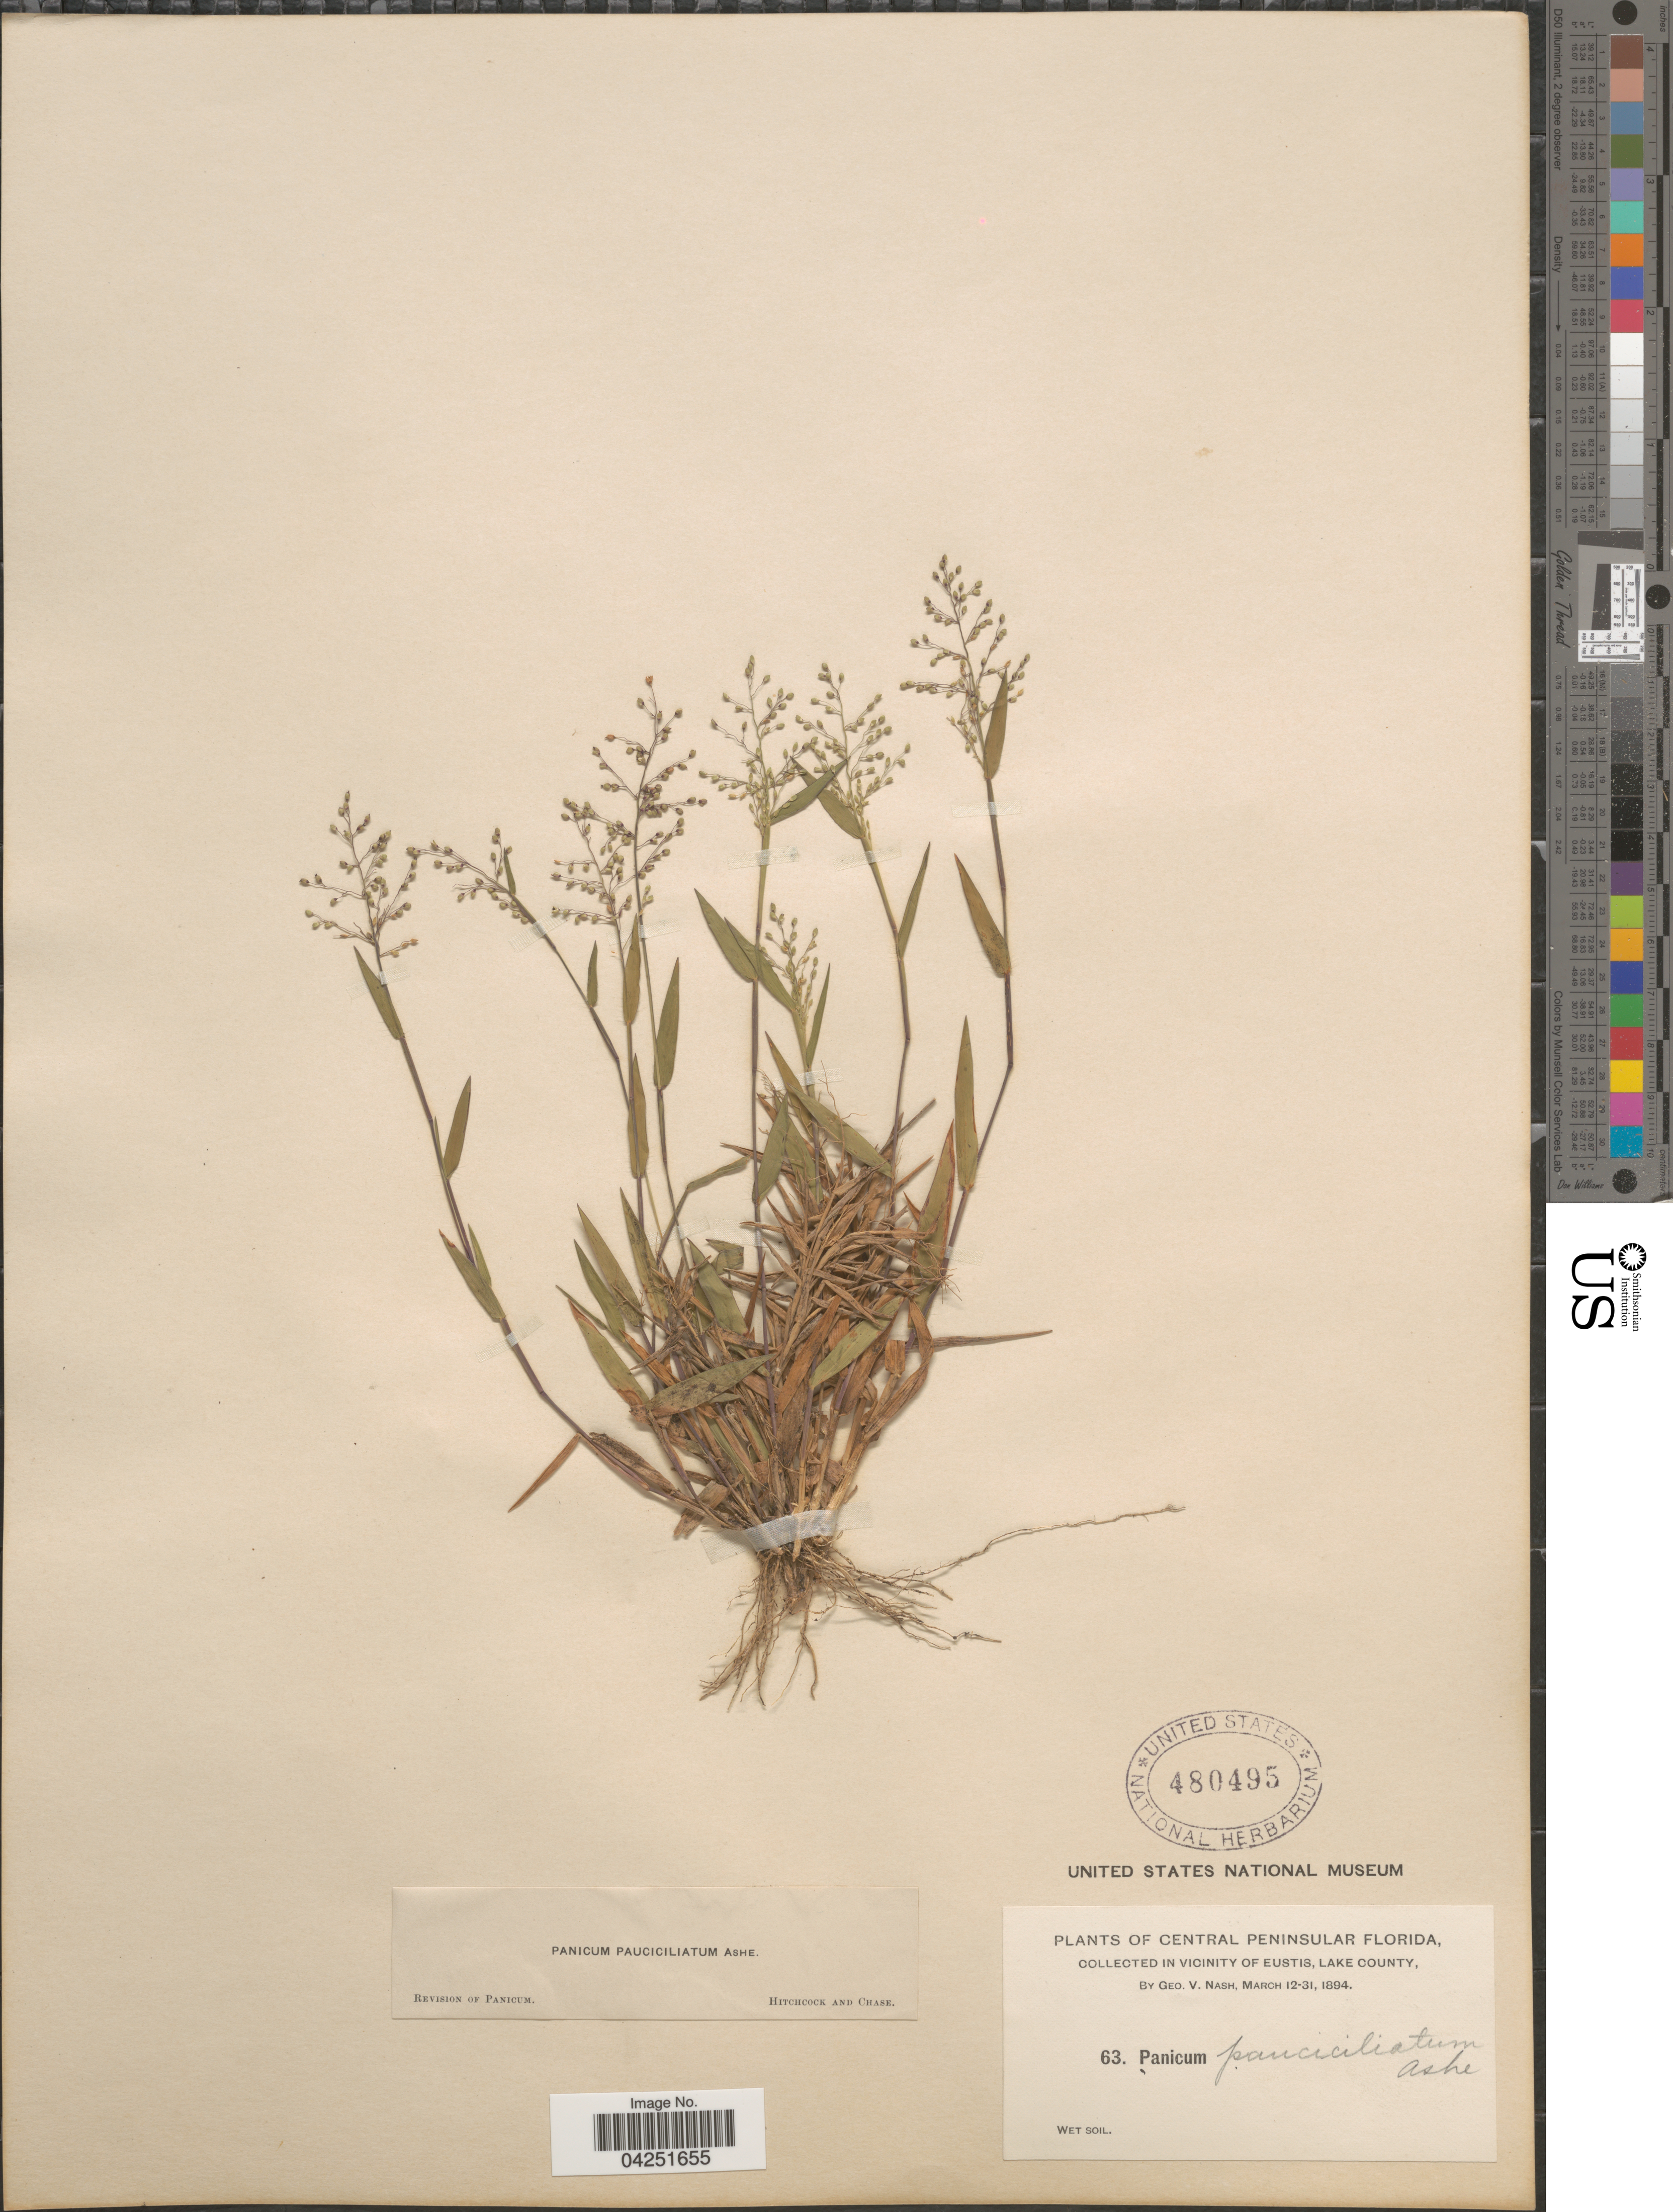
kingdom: Plantae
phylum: Tracheophyta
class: Liliopsida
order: Poales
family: Poaceae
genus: Dichanthelium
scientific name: Dichanthelium acuminatum var. acuminatum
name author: (Sw.) Gould & C.A. Clark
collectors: G. V. Nash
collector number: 63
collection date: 1894-03-12/1894-03-31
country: United States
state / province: Florida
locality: Central Peninsular Florida, in vicinity of Eustis, Lake County.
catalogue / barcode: US 480495